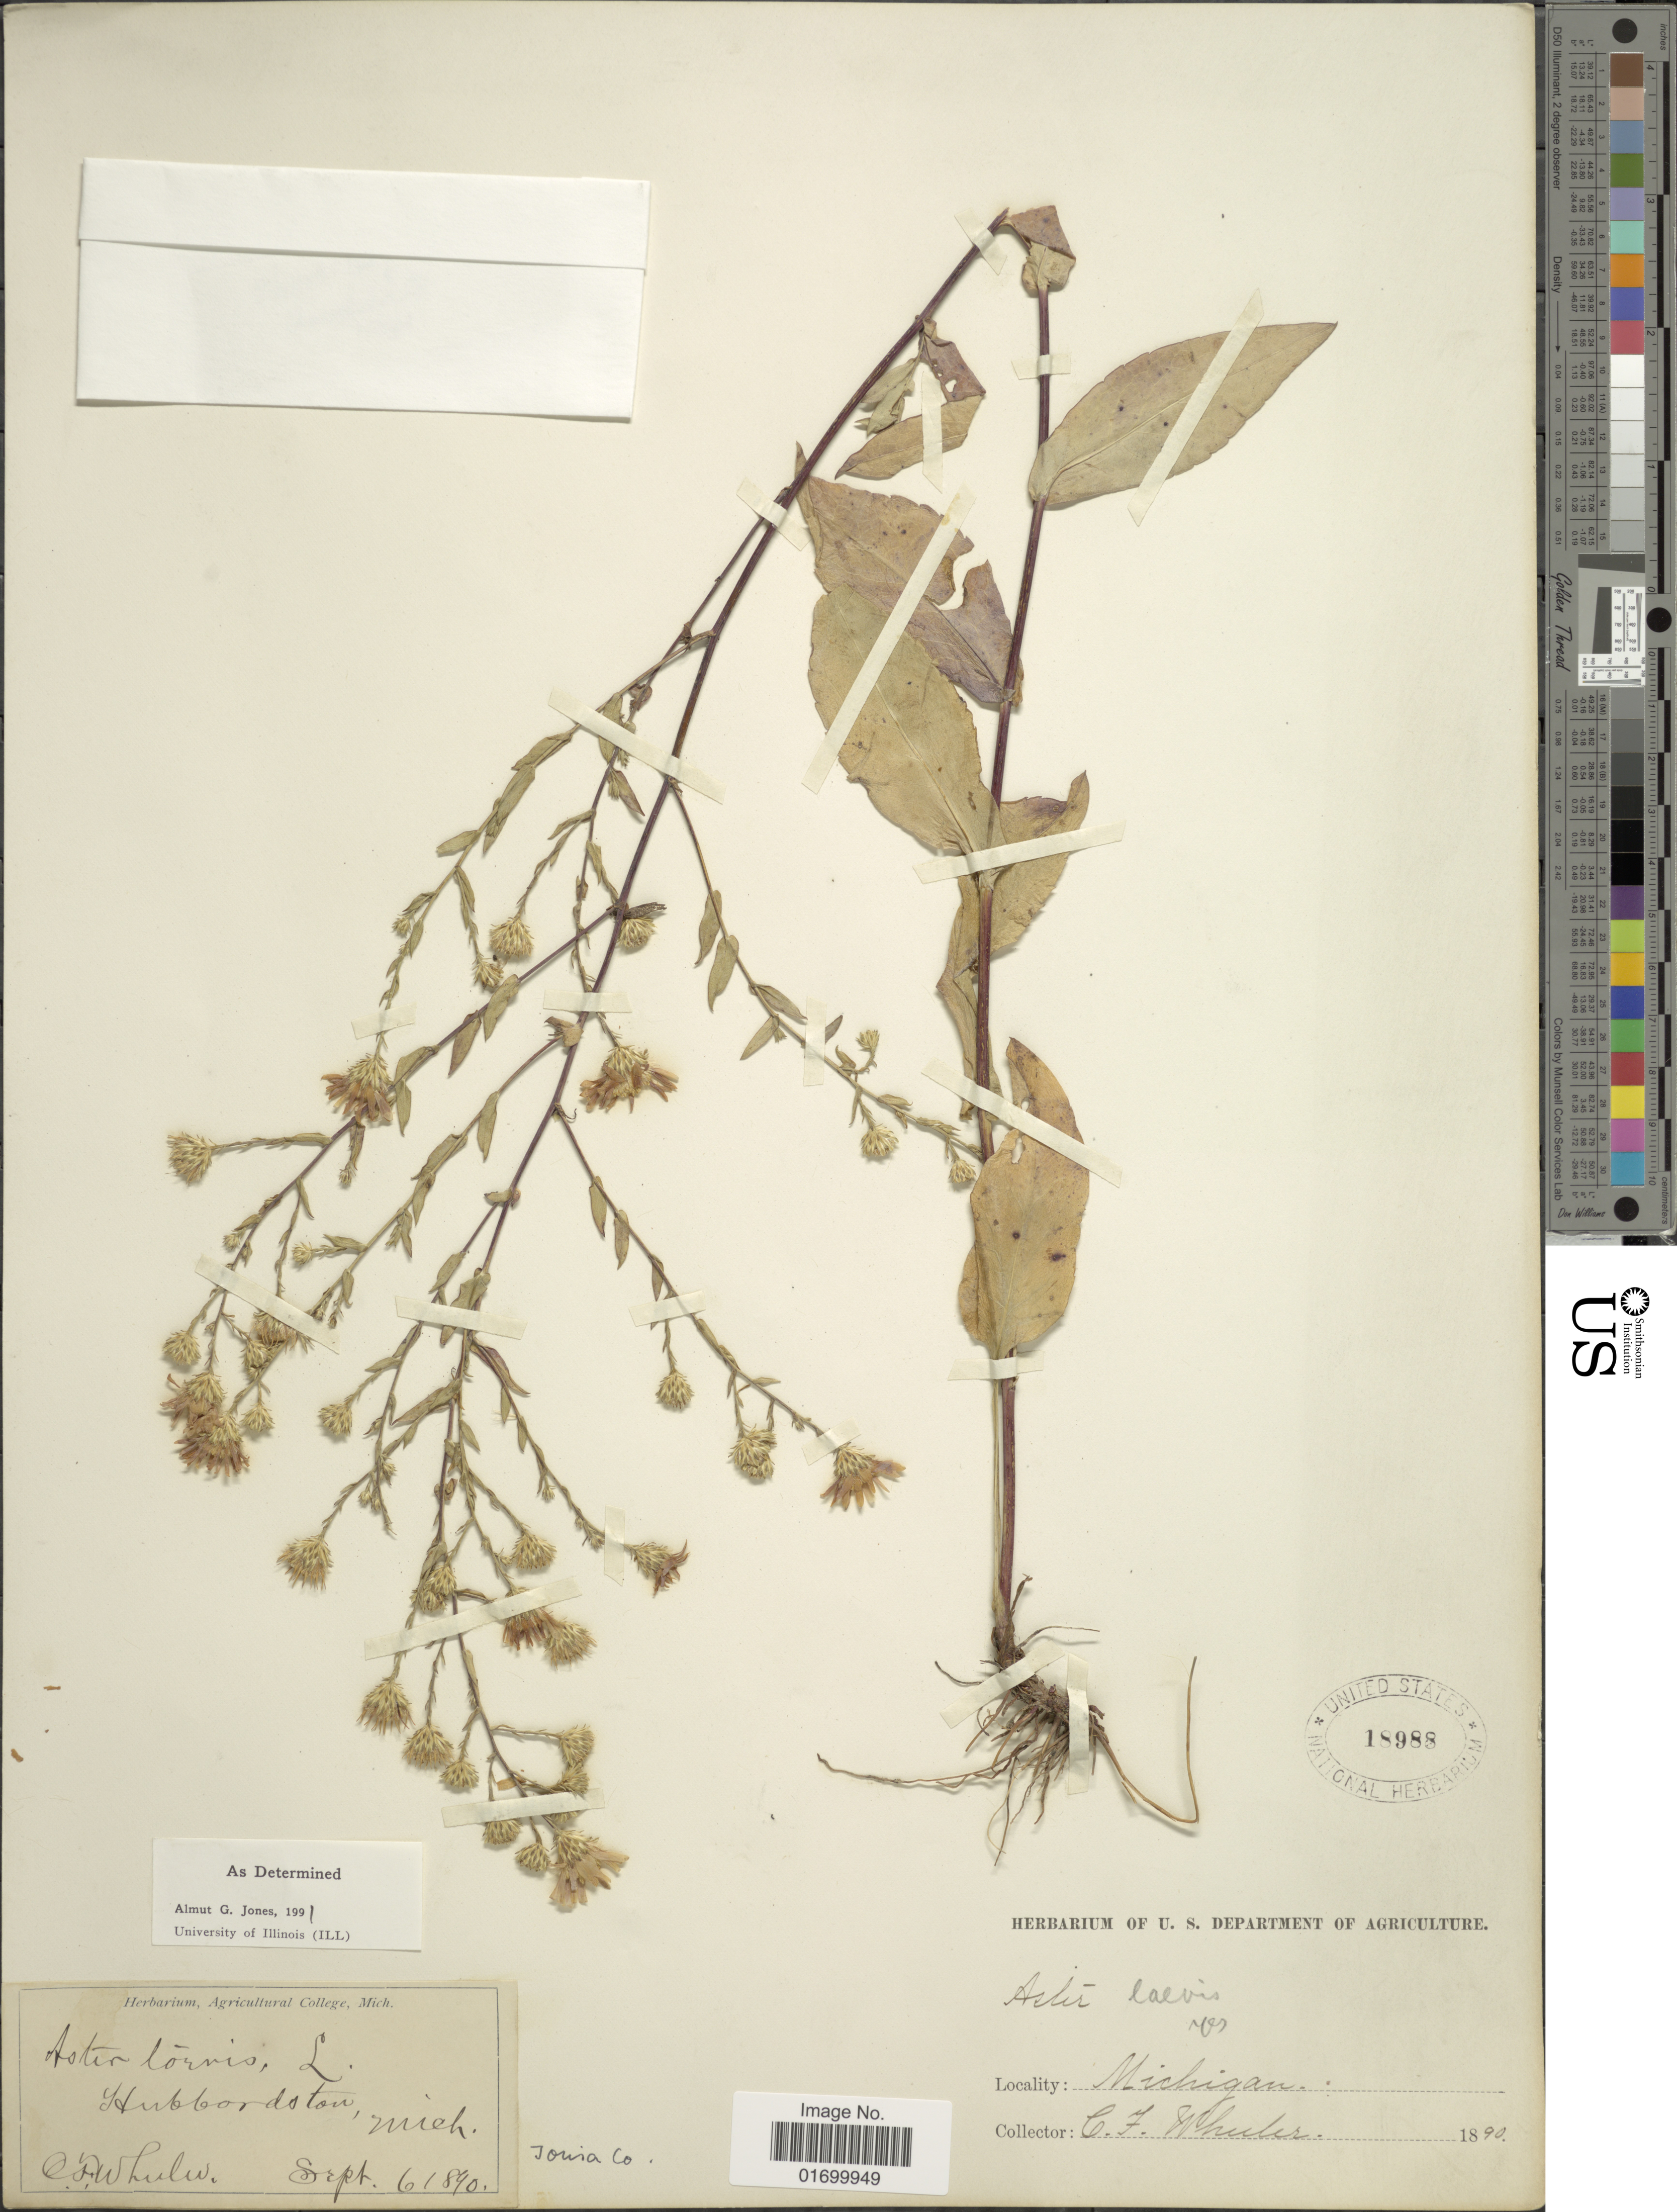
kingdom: Plantae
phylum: Tracheophyta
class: Magnoliopsida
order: Asterales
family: Asteraceae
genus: Symphyotrichum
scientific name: Symphyotrichum laeve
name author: (L.) Á. Löve & D. Löve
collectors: C. Wheeler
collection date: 1890-09-06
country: United States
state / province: Michigan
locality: Hubbardston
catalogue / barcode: US 18988